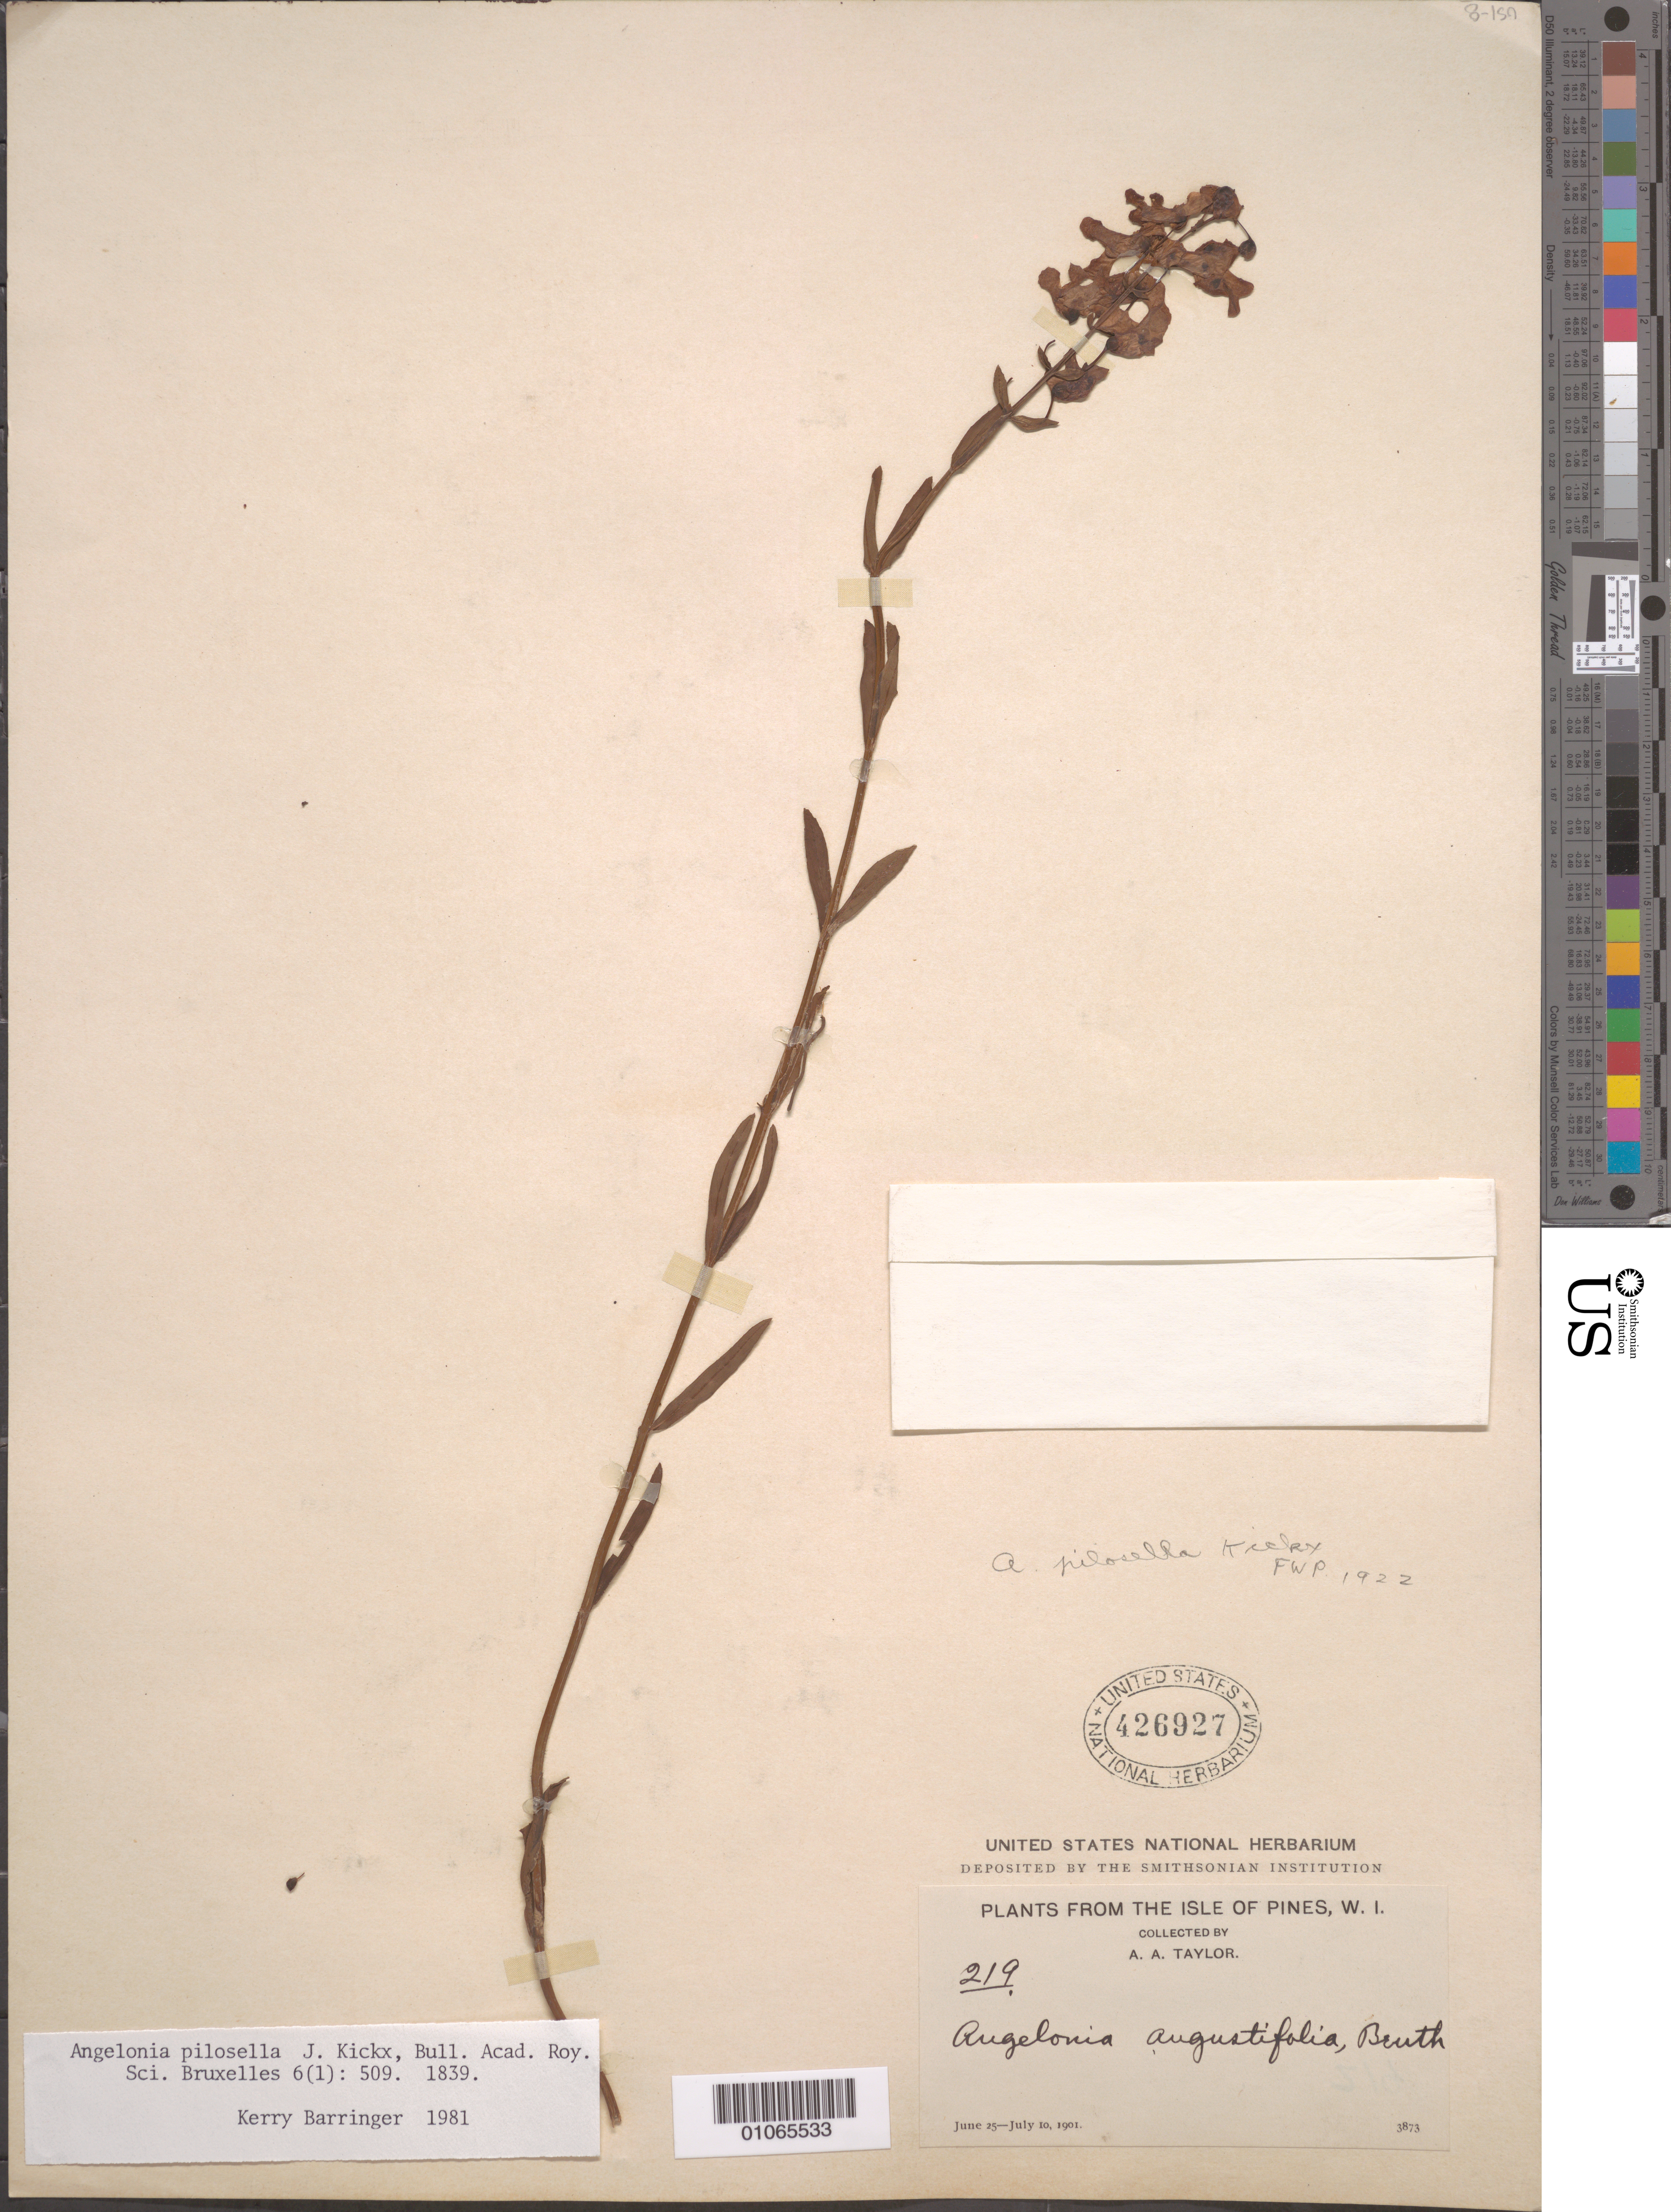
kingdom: Plantae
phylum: Tracheophyta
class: Magnoliopsida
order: Lamiales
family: Plantaginaceae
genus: Angelonia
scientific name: Angelonia pilosella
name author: J. Kickx f.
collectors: A. A. Taylor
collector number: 219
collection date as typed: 25 Jun 1901 to 10 Jul 1901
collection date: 1901-06-25/1901-07-10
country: Cuba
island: Isla de la Juventud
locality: Isle of Pines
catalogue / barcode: US 426927